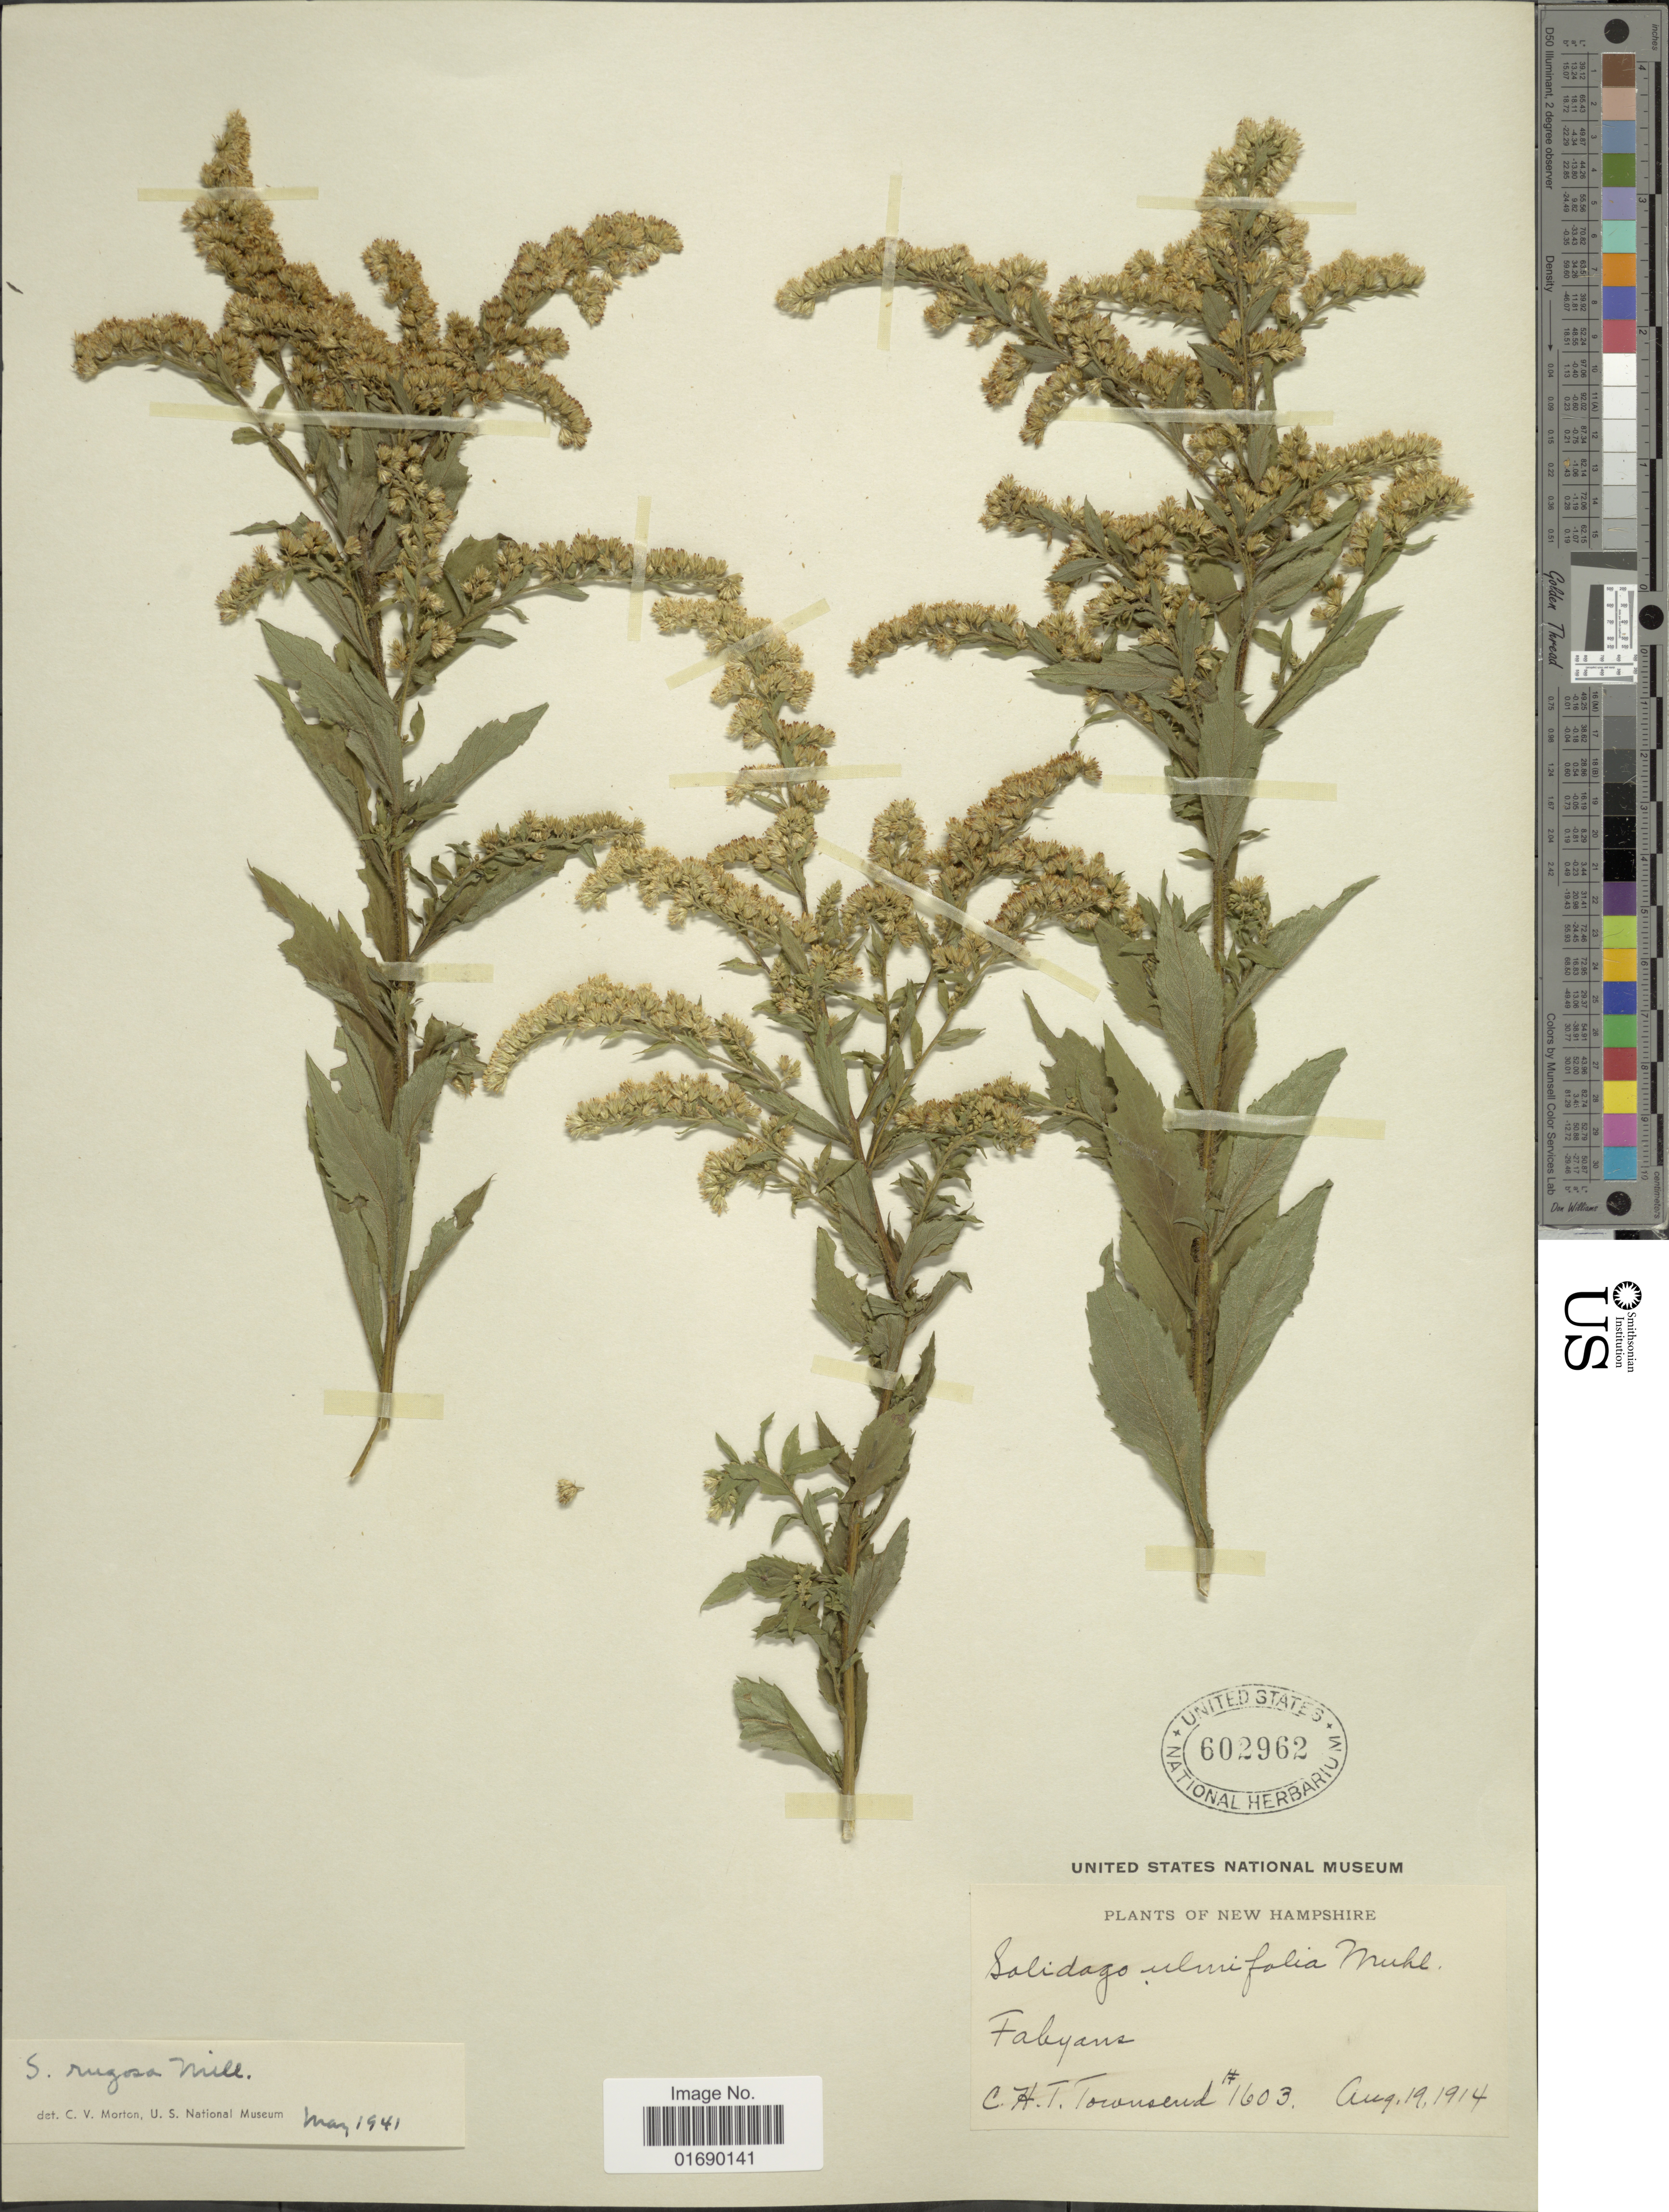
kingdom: Plantae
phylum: Tracheophyta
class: Magnoliopsida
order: Asterales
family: Asteraceae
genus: Solidago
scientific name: Solidago rugosa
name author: Mill.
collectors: C. H. T. Townsend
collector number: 1603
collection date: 1914-08-19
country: United States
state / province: New Hampshire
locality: Fabyans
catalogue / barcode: US 602962